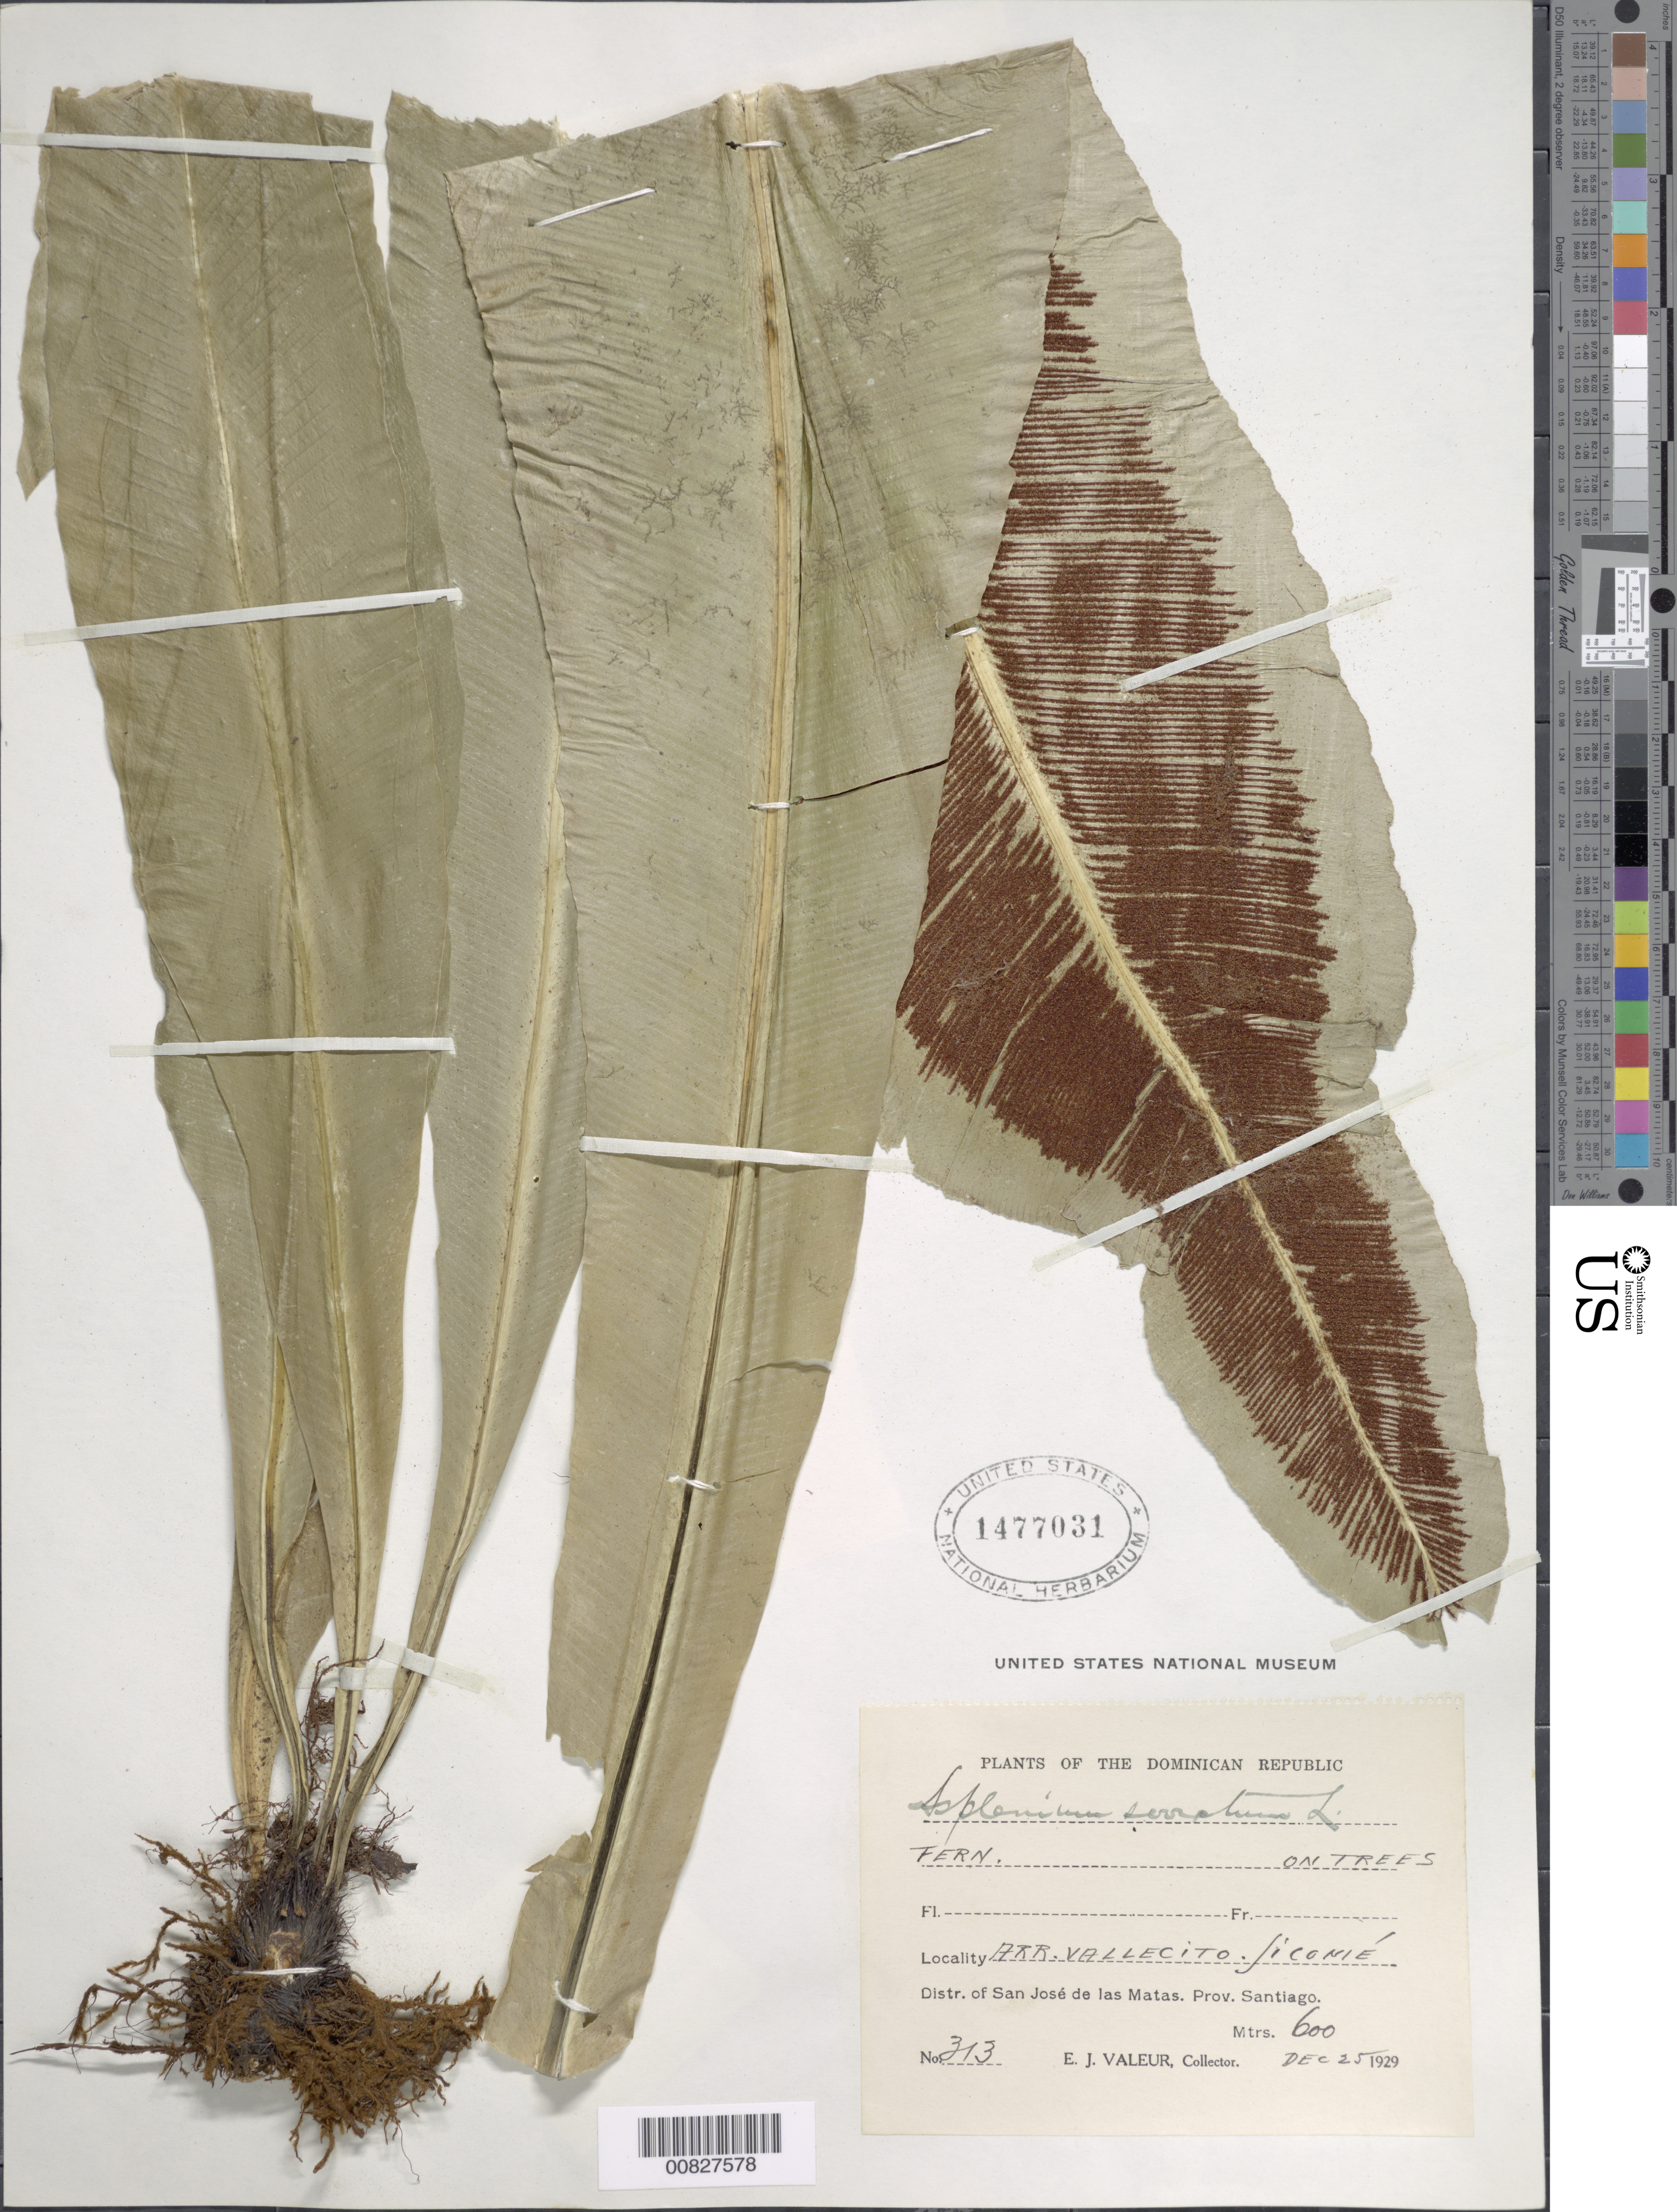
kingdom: Plantae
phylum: Tracheophyta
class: Polypodiopsida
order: Polypodiales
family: Aspleniaceae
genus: Asplenium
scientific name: Asplenium serratum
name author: L.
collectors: E. Valeur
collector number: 313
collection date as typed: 25 Dec 1929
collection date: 1929-12-25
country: Dominican Republic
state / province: Santiago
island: Hispaniola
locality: Dist. San José de las Matas, Arr. Vallecito, Jicomié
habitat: On trees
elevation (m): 600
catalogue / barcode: US 1477031